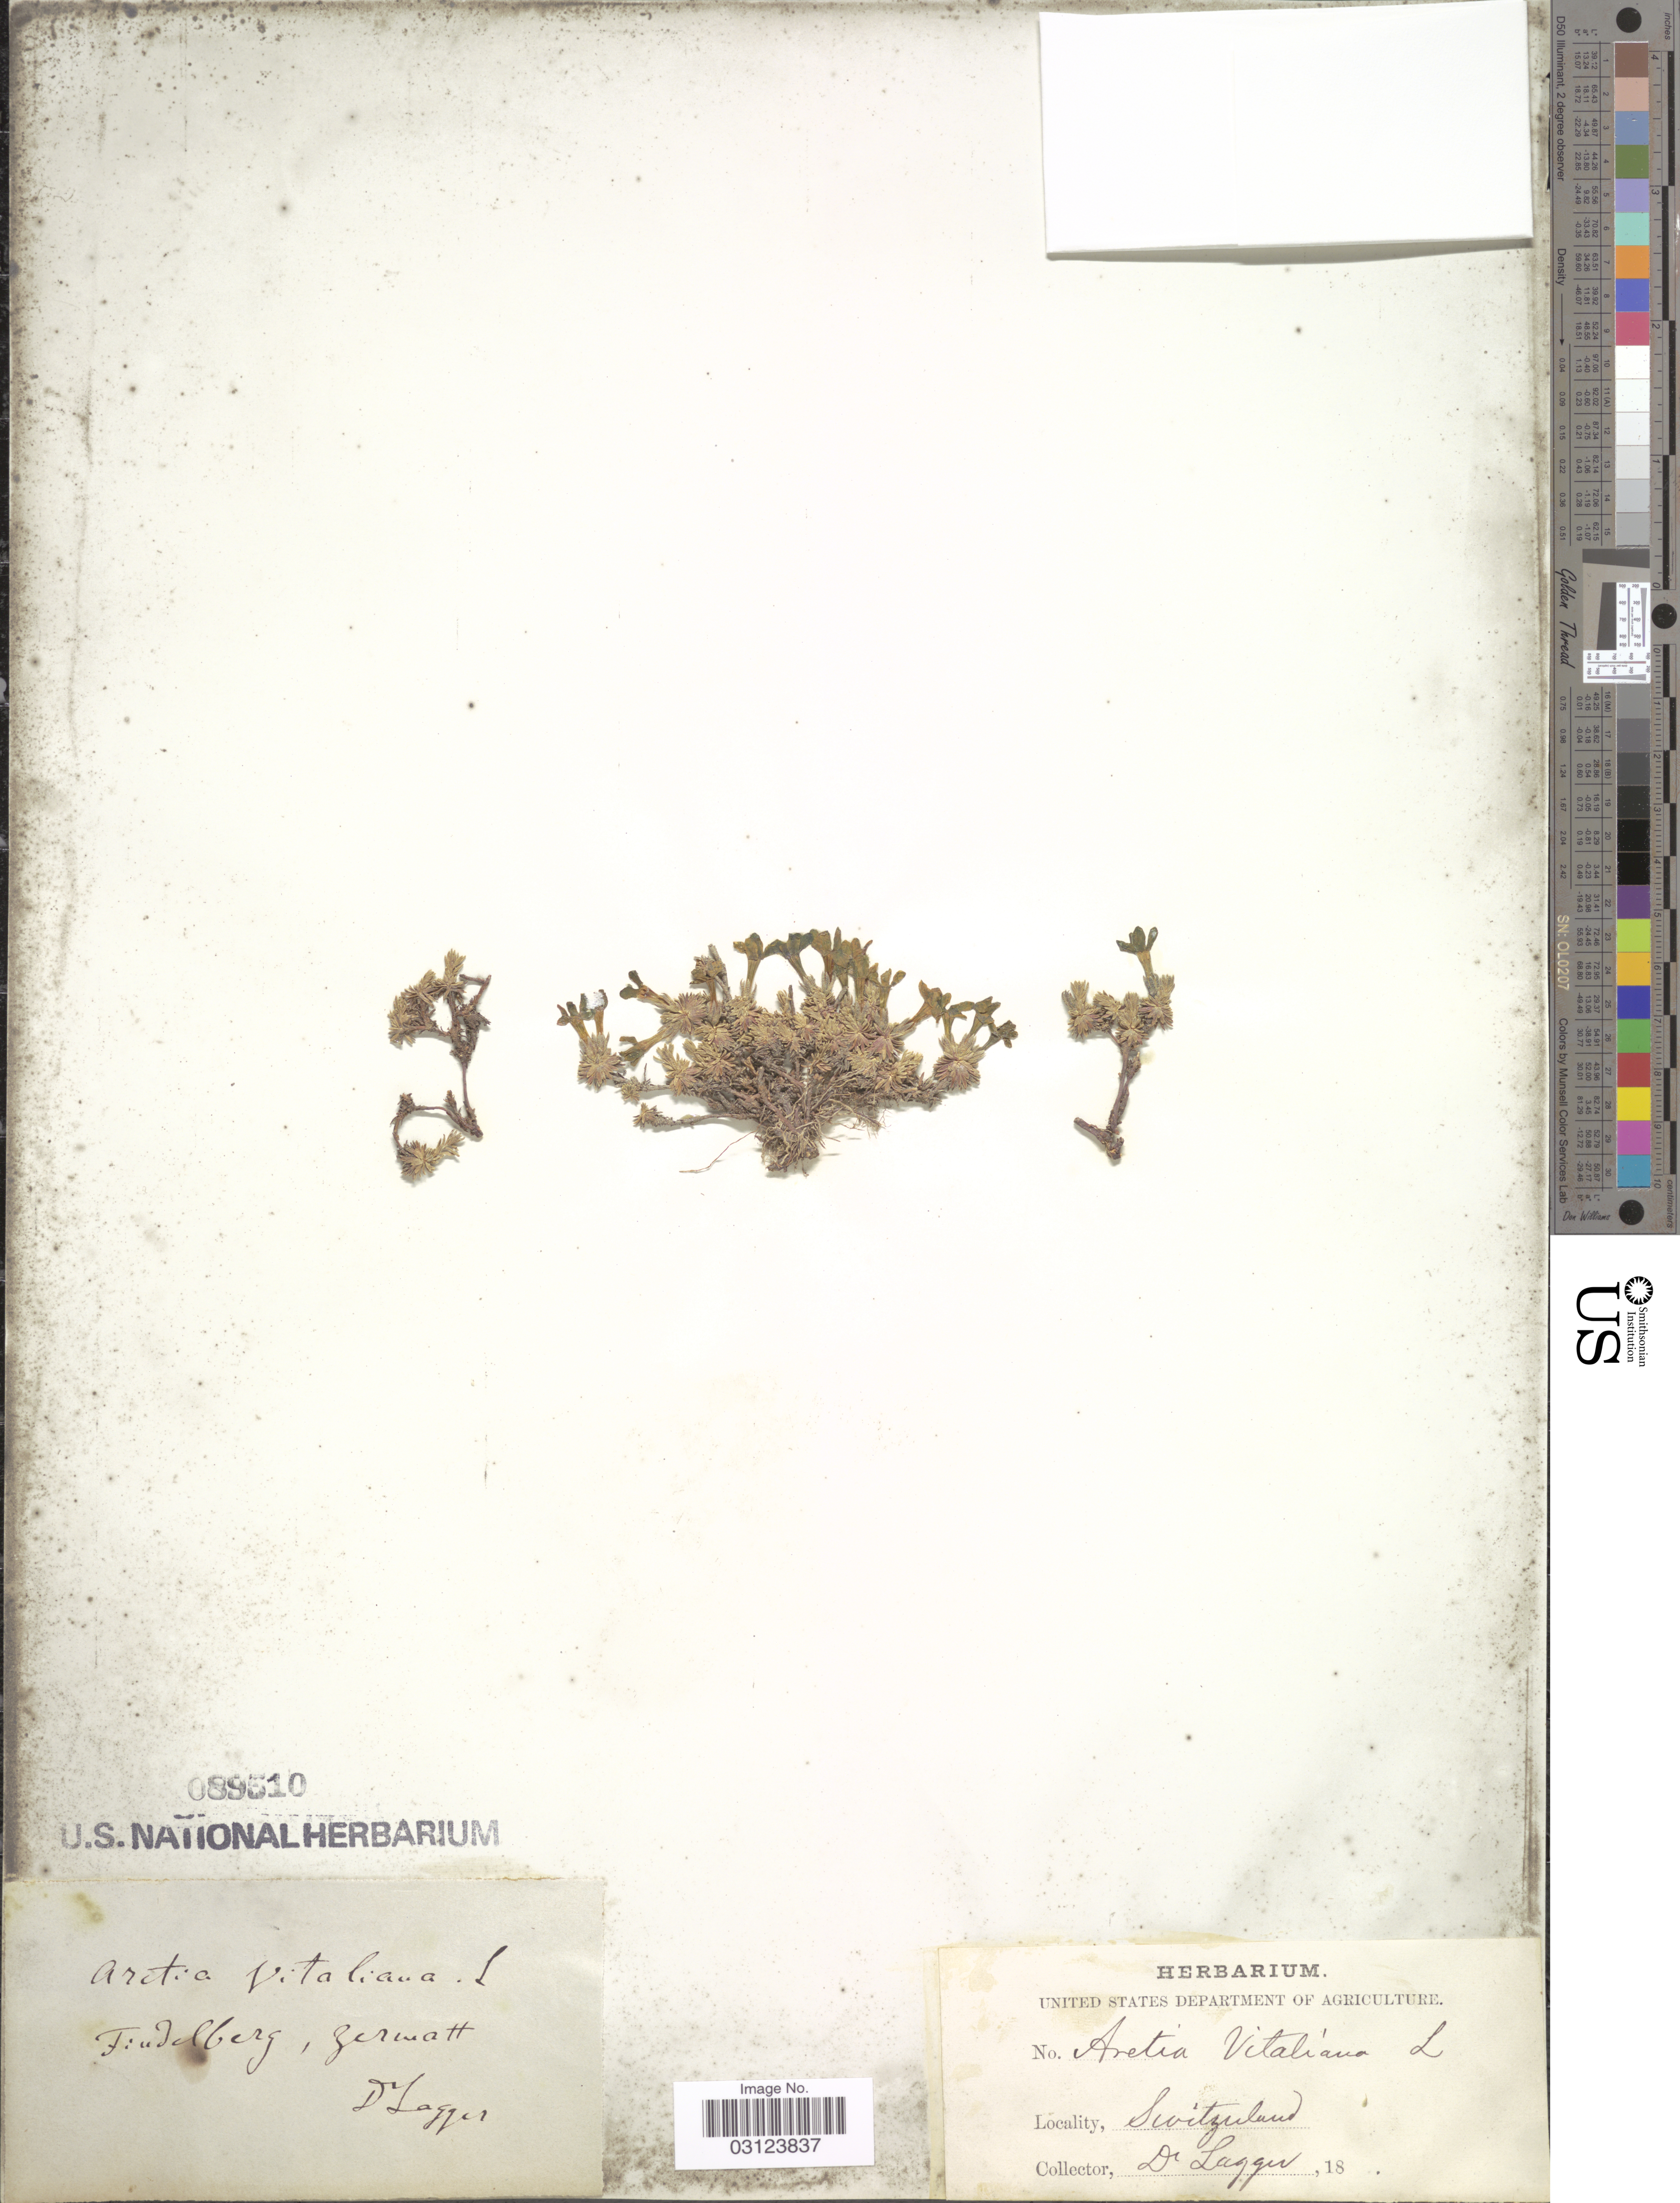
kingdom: Plantae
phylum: Tracheophyta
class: Magnoliopsida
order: Ericales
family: Primulaceae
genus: Androsace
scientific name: Androsace vitaliana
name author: (L.) Lapeyr.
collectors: F. J. Lagger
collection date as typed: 18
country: Switzerland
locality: Findelberg, Zermatt.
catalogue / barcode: US 89510